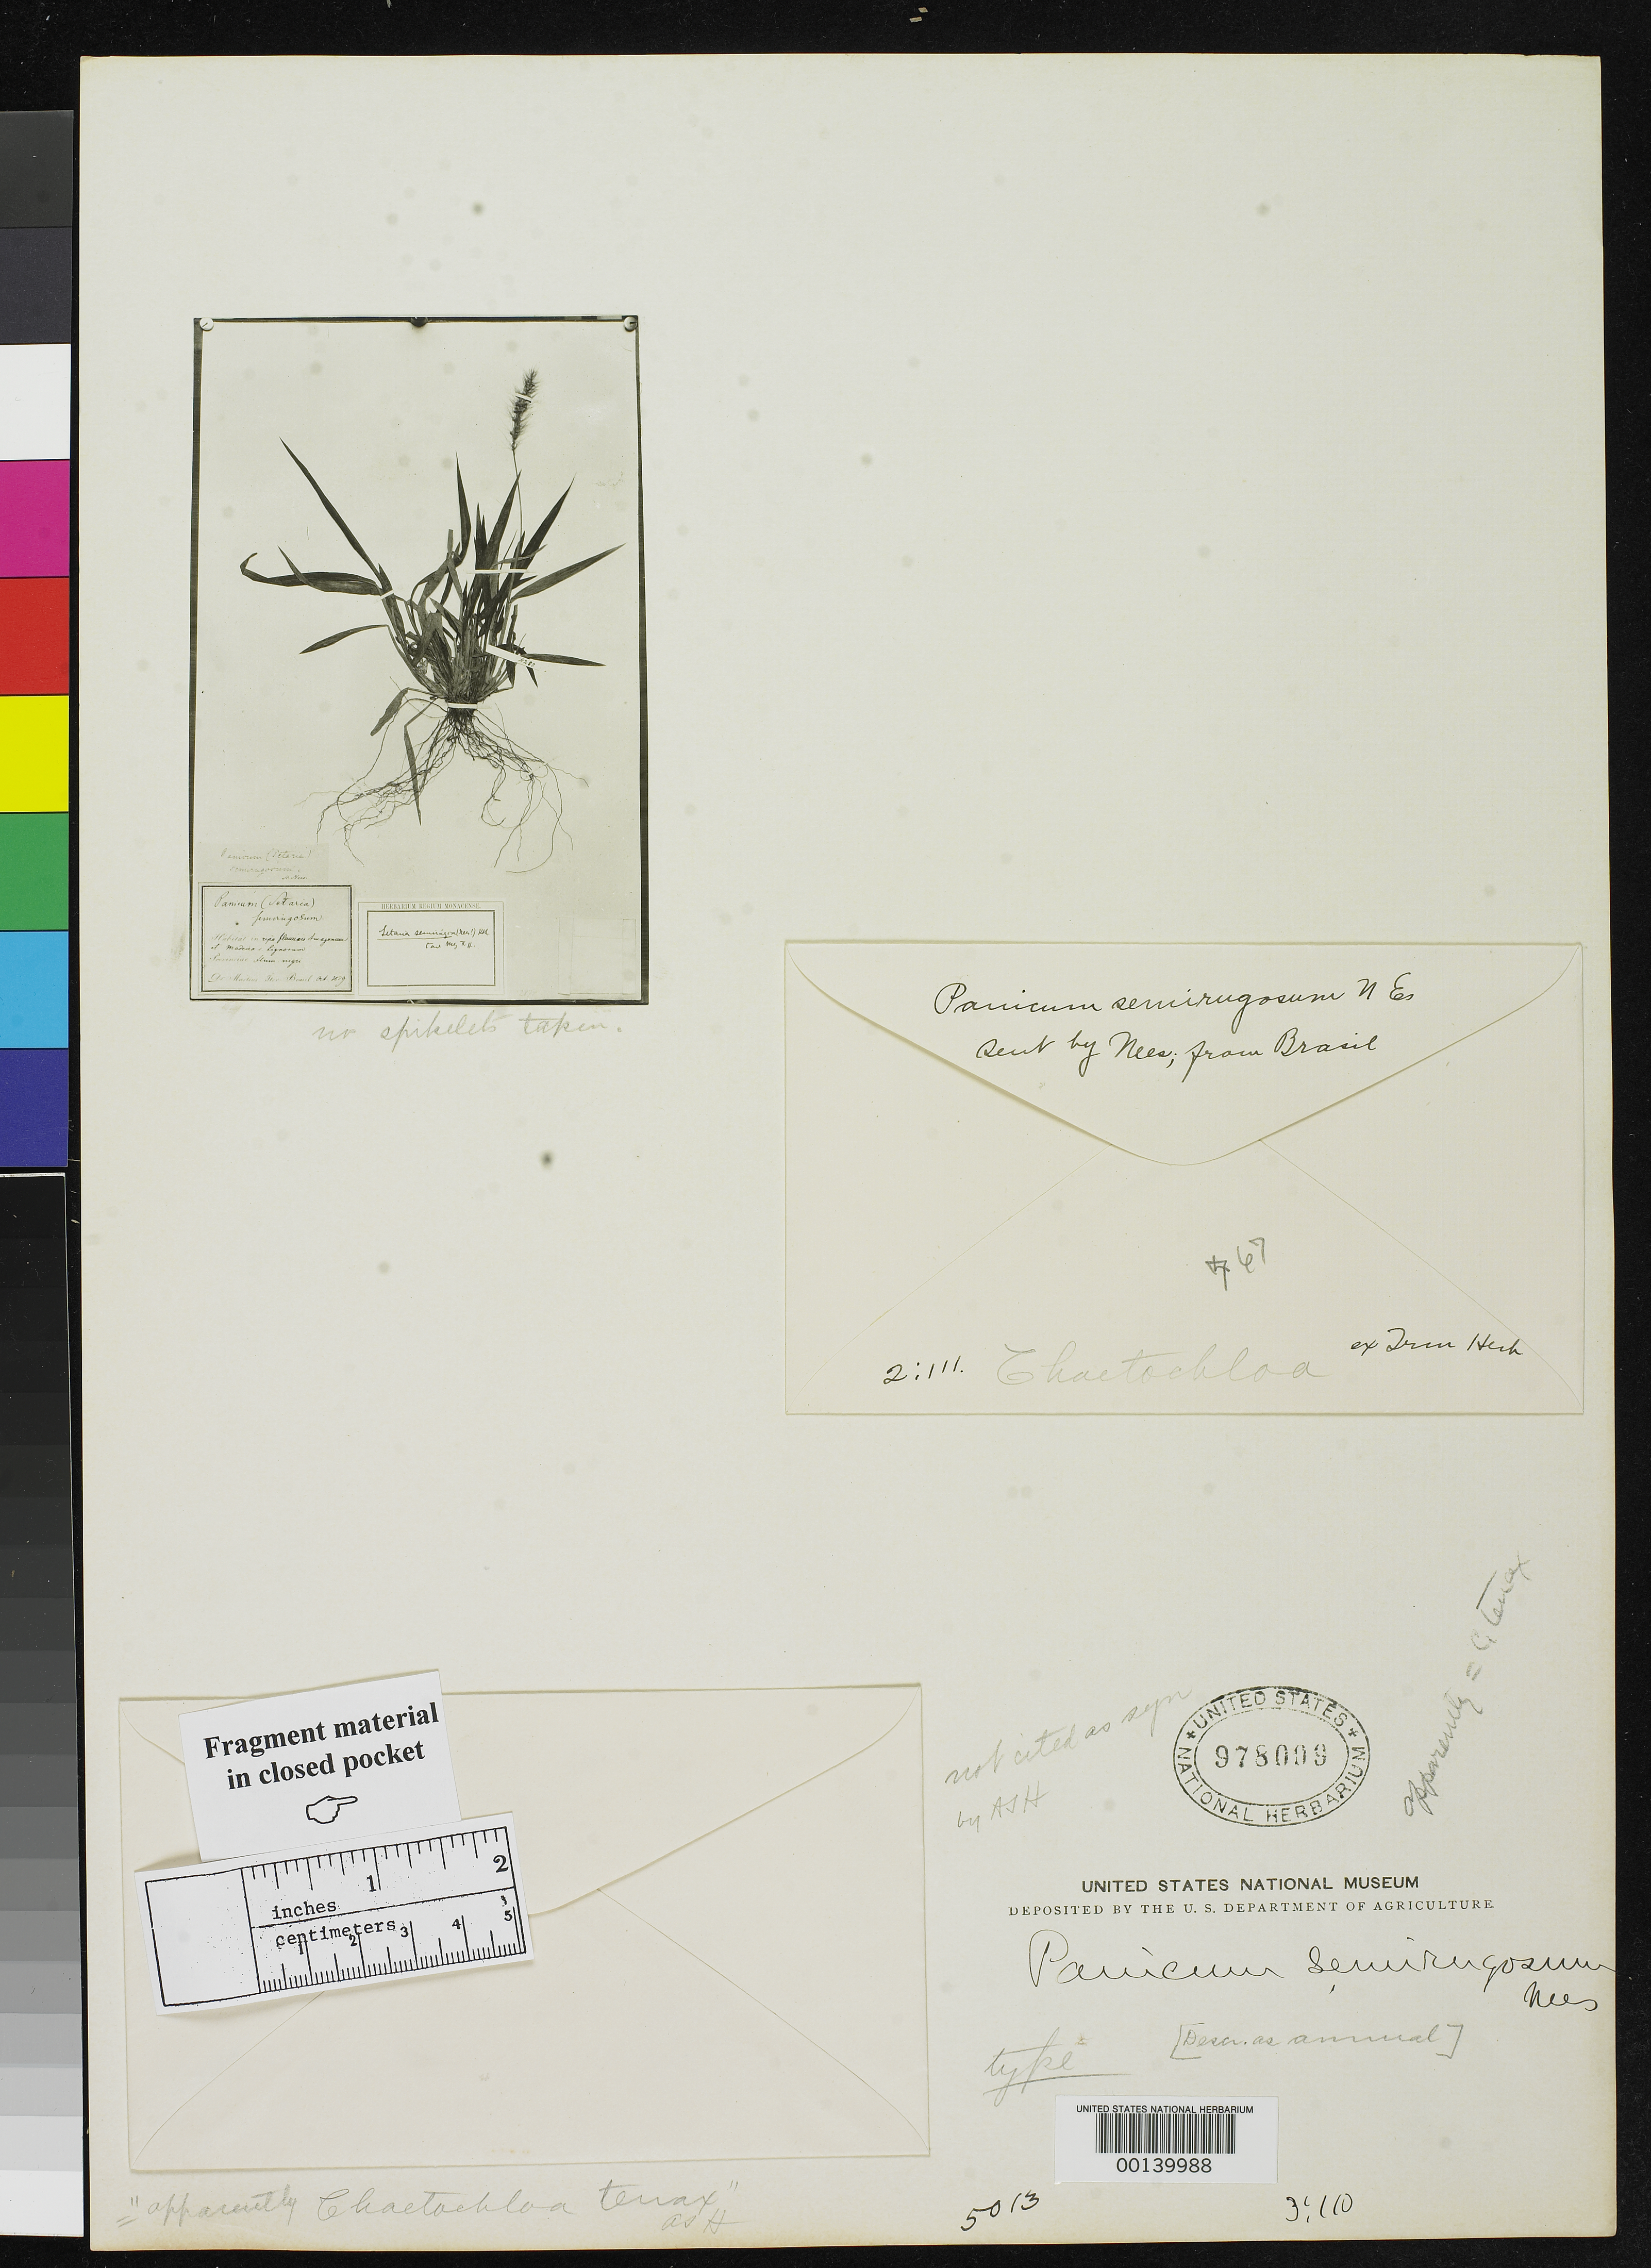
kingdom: Plantae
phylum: Tracheophyta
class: Liliopsida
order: Poales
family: Poaceae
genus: Panicum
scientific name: Panicum semirugosum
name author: Nees in Mart.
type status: Type Fragment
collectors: C. F. Martius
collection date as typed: Oct 1829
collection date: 1829-10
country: Brazil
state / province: Amazonas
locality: Rio Madeira.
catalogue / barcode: US 978009